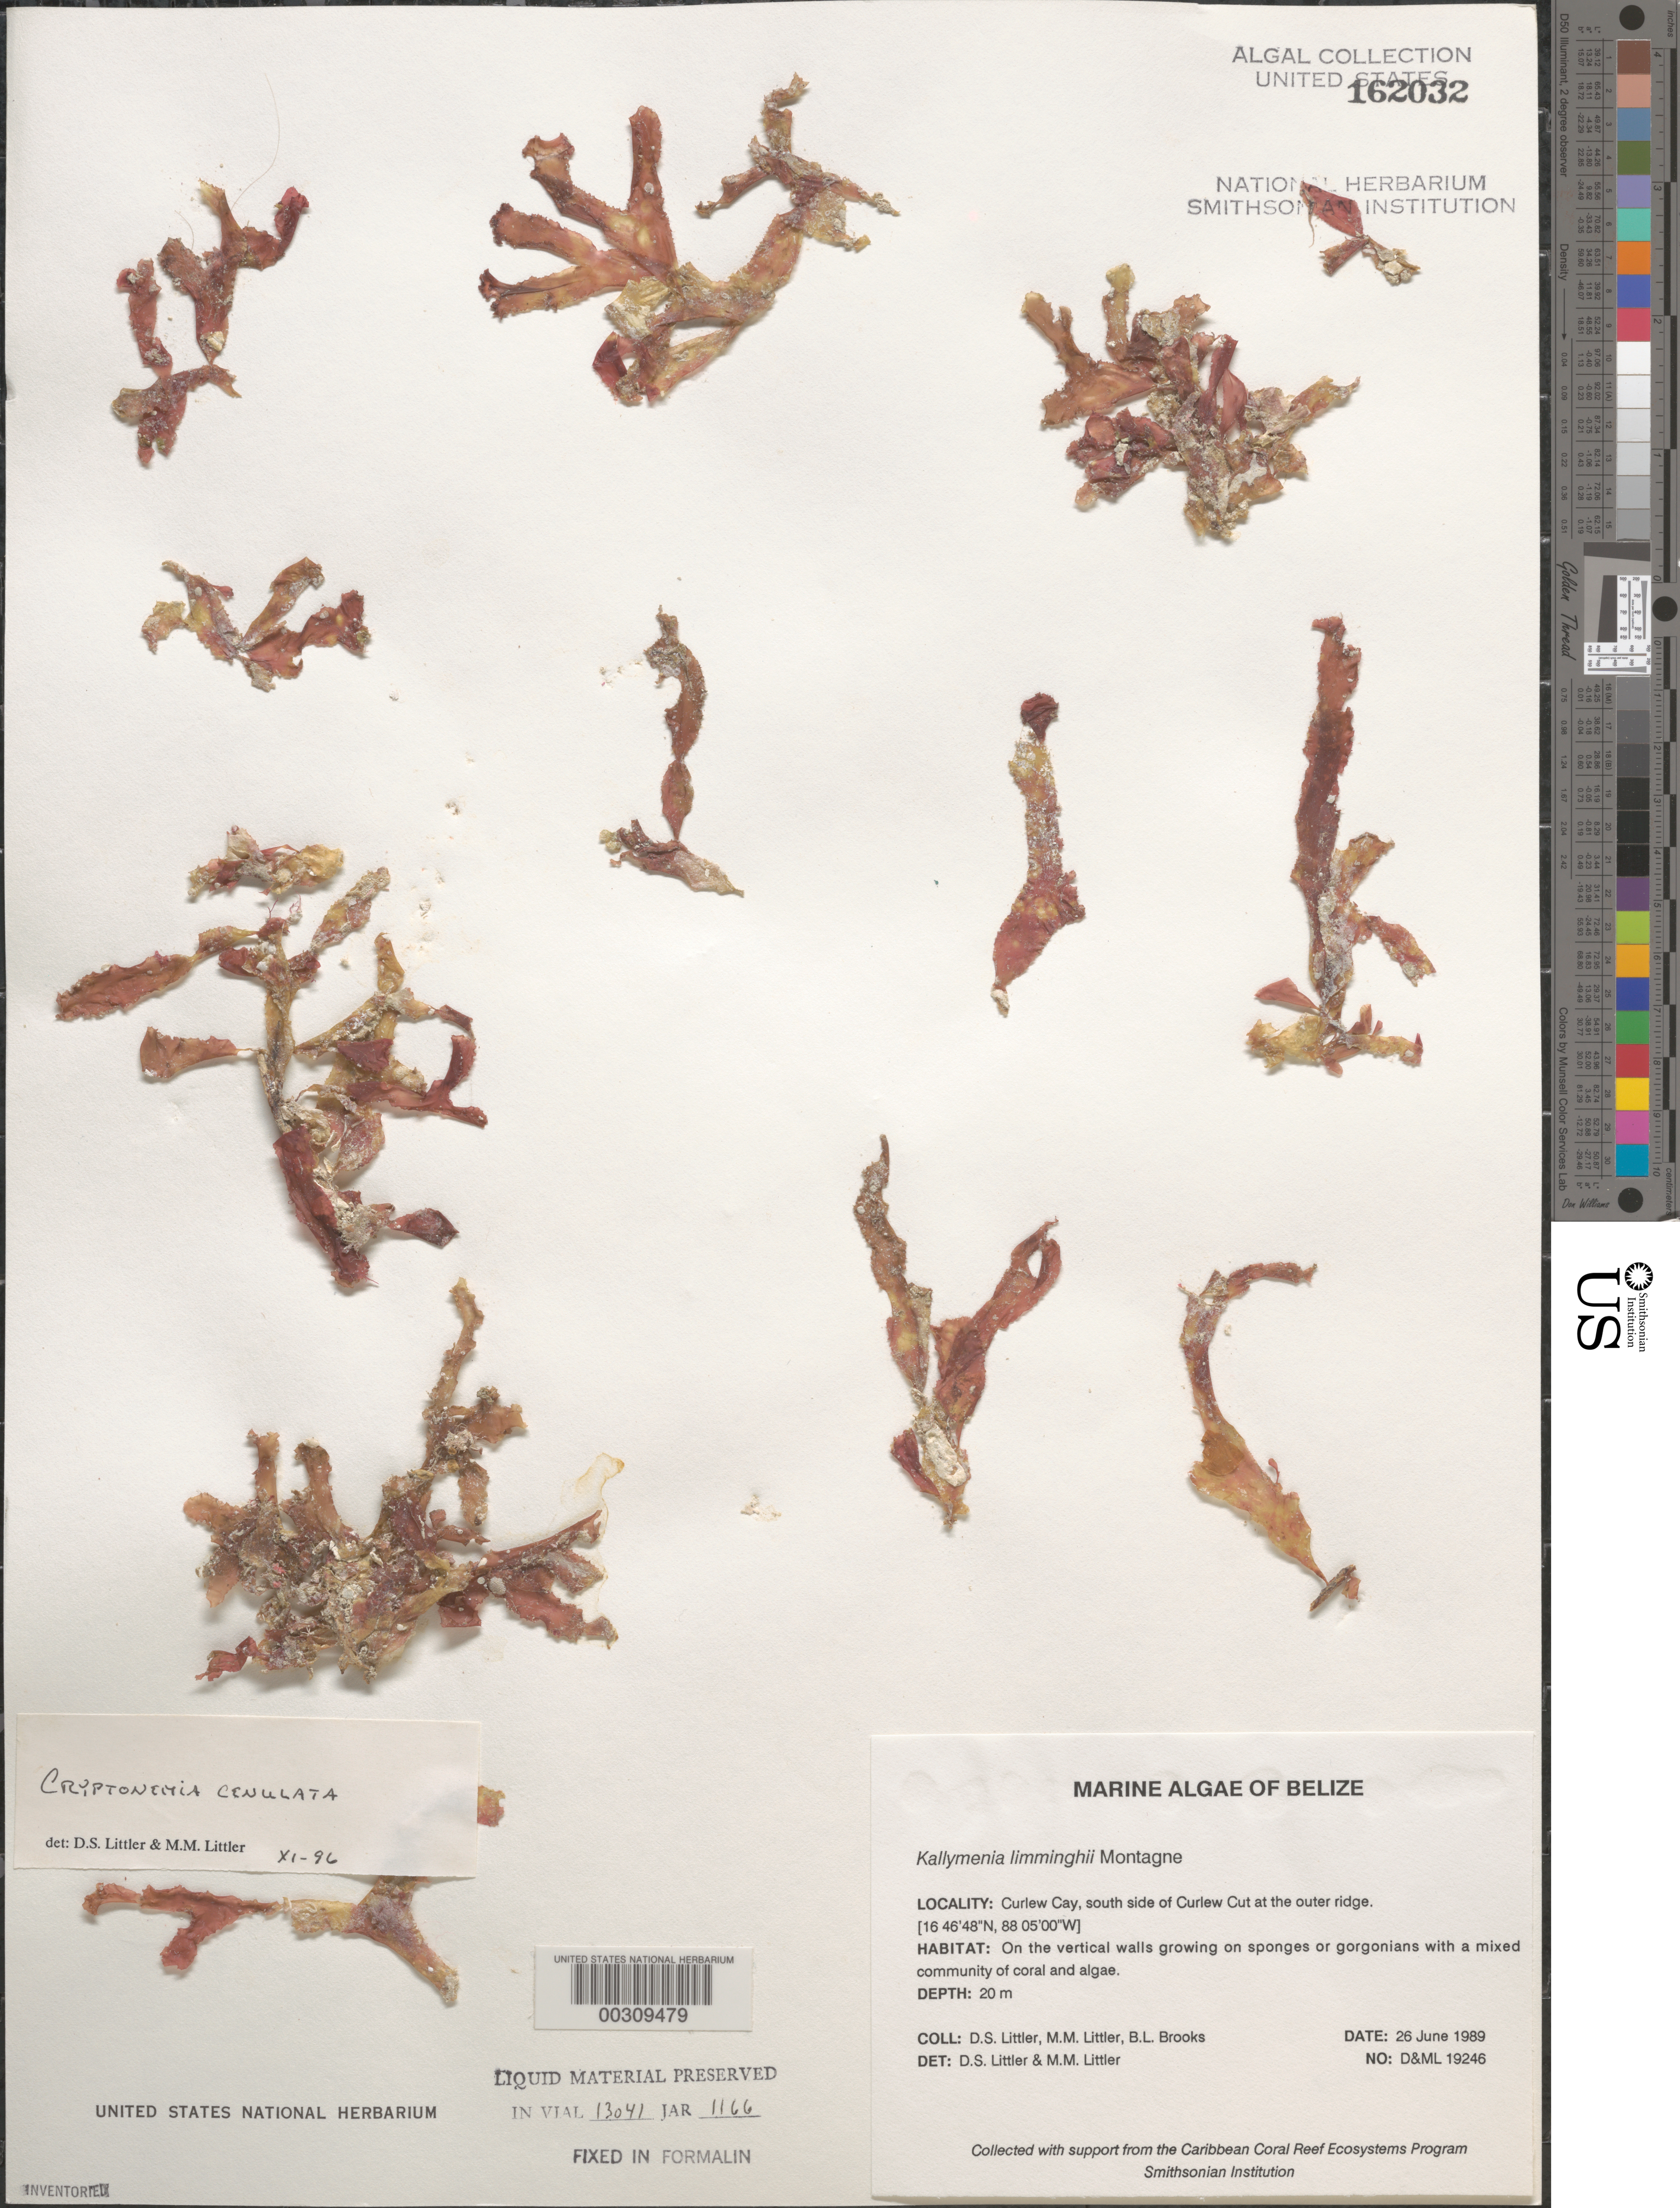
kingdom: Plantae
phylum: Rhodophyta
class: Florideophyceae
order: Gigartinales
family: Kallymeniaceae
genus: Kallymenia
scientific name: Kallymenia limminghei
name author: Mont.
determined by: Littler, D. S.; Littler, M. M.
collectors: D. S. Littler, M. M. Littler & B. Brooks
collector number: D&ML 19246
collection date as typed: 26 Jun 1989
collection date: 1989-06-26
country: Belize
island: Curlew Cay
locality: Curlew Cut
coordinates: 16 46' 48" N, 88 05' 00" w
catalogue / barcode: US 162032